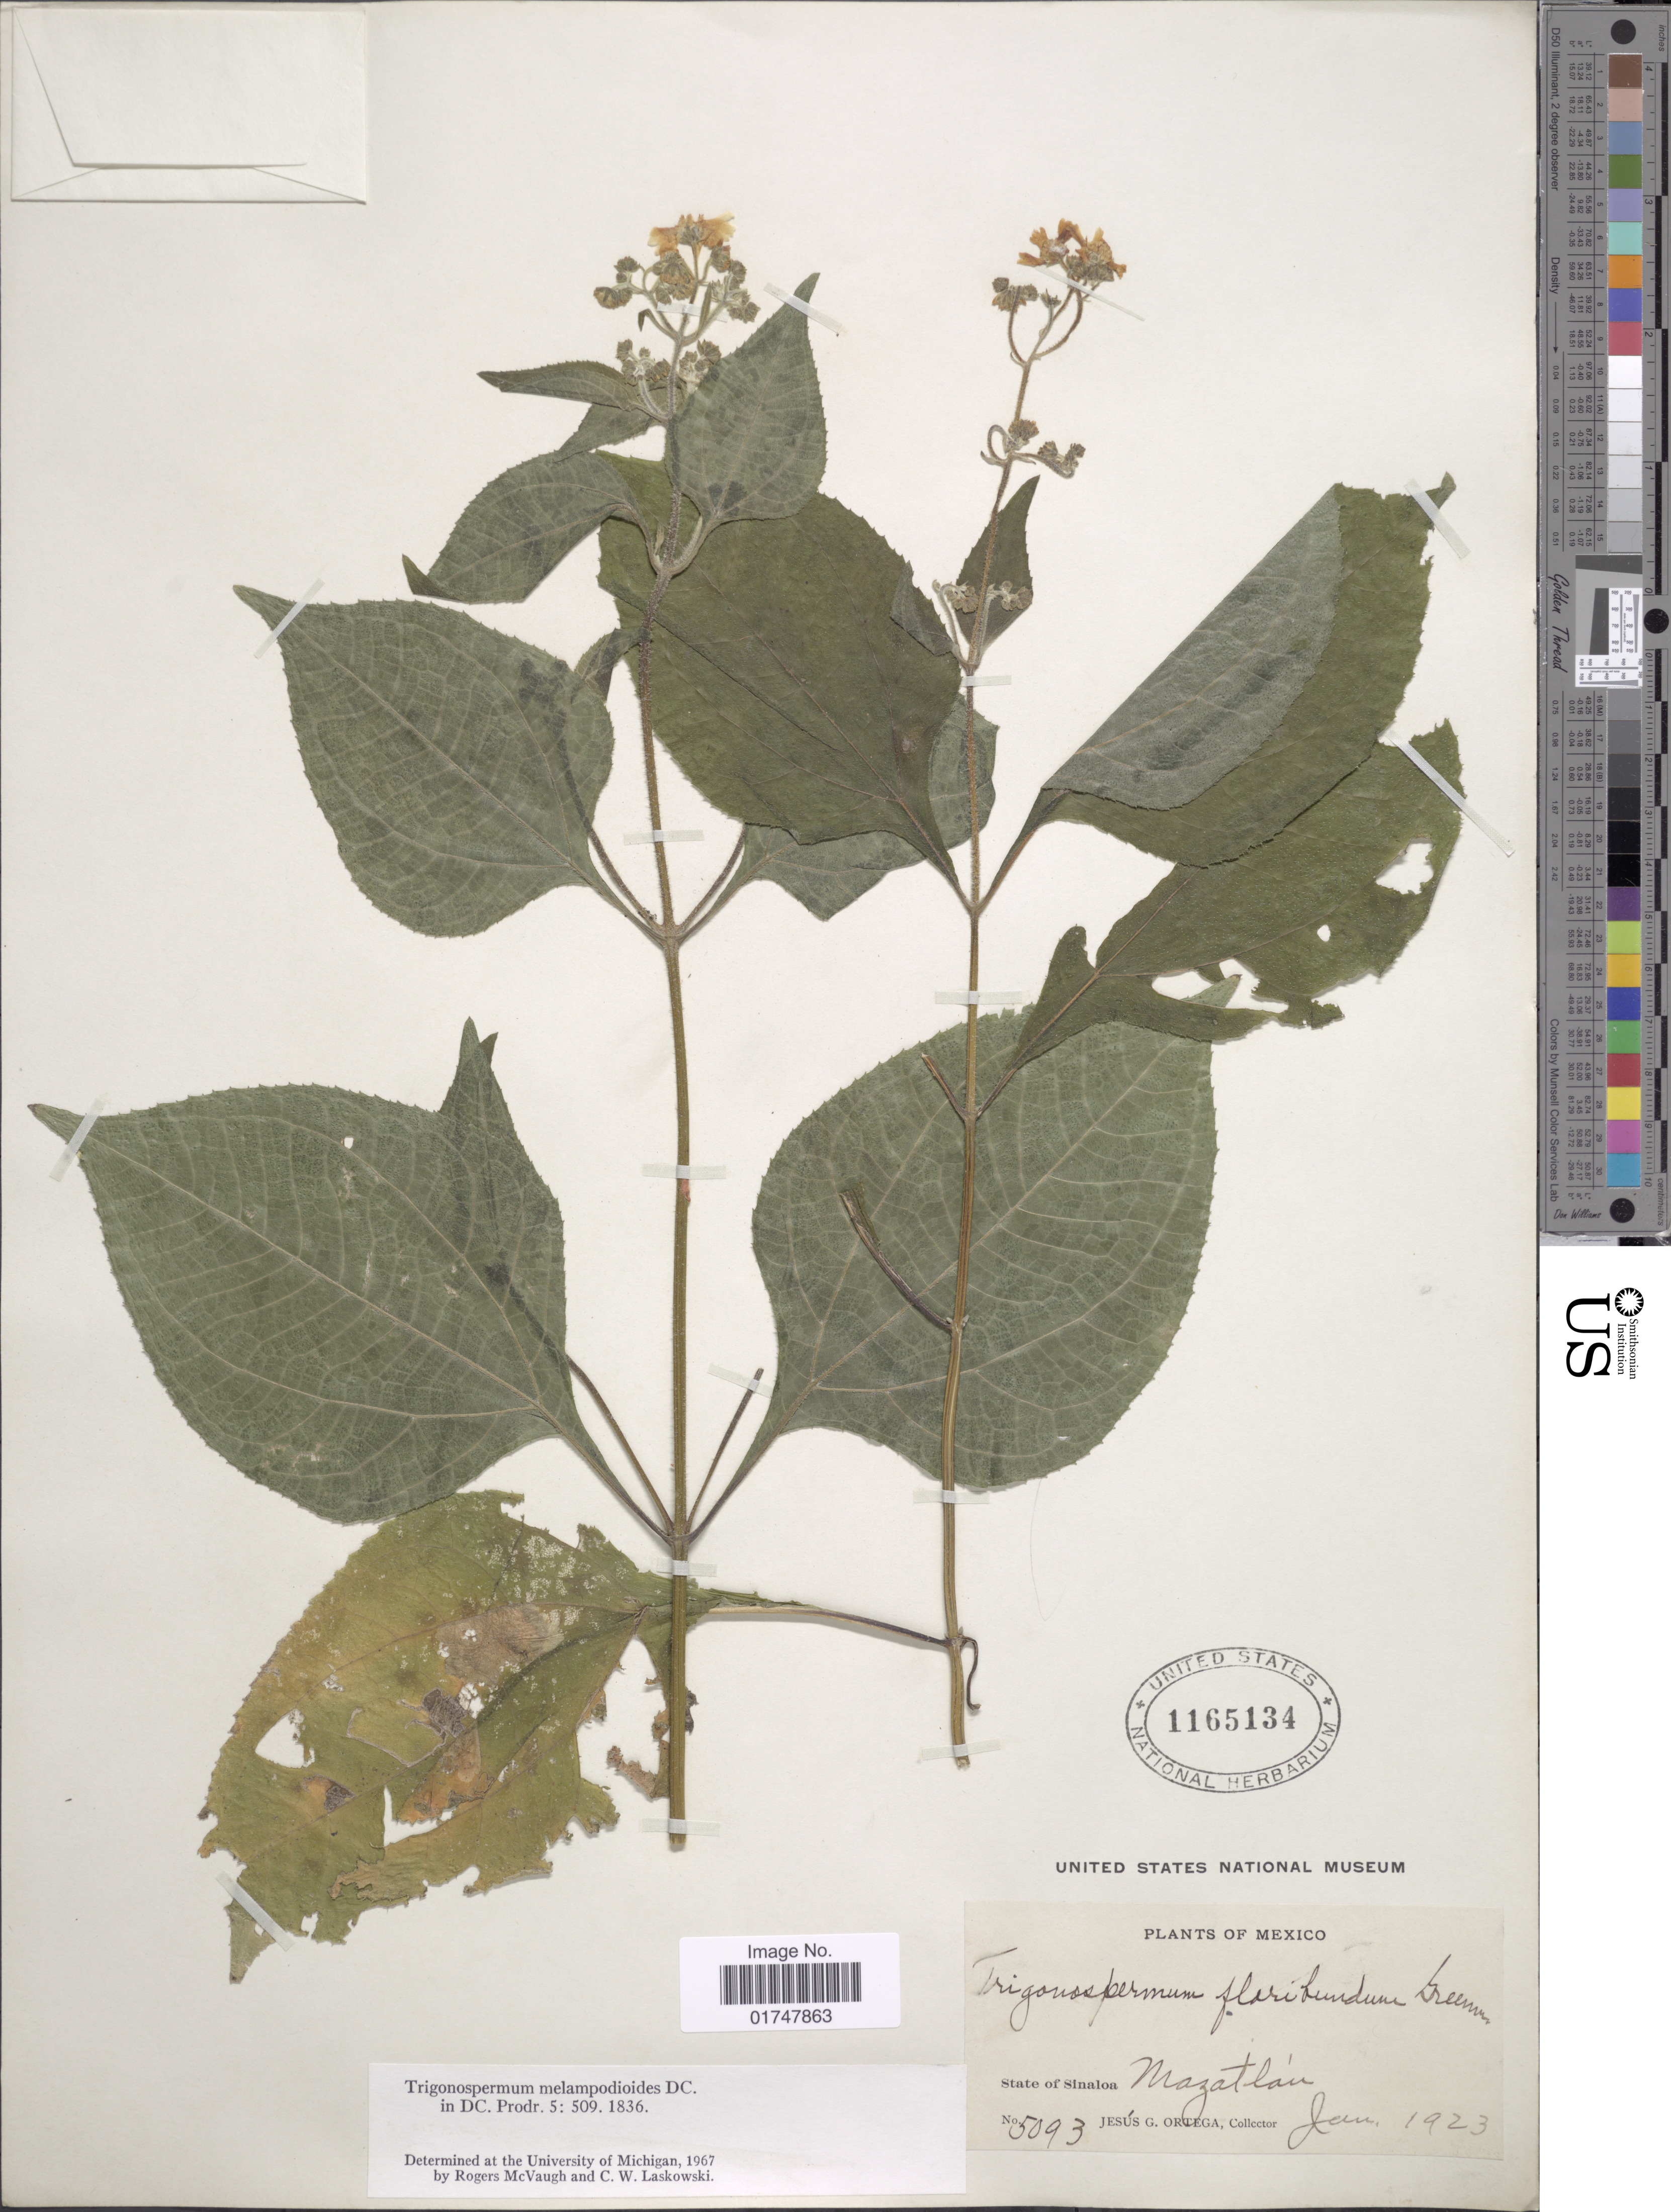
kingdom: Plantae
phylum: Tracheophyta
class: Magnoliopsida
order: Asterales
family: Asteraceae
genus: Trigonospermum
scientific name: Trigonospermum melampodioides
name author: DC.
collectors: J. Ortega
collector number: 5093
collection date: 1923-01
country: Mexico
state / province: México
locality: Mexico: State of Sinaloa, Mazatlan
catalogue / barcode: US 1165134